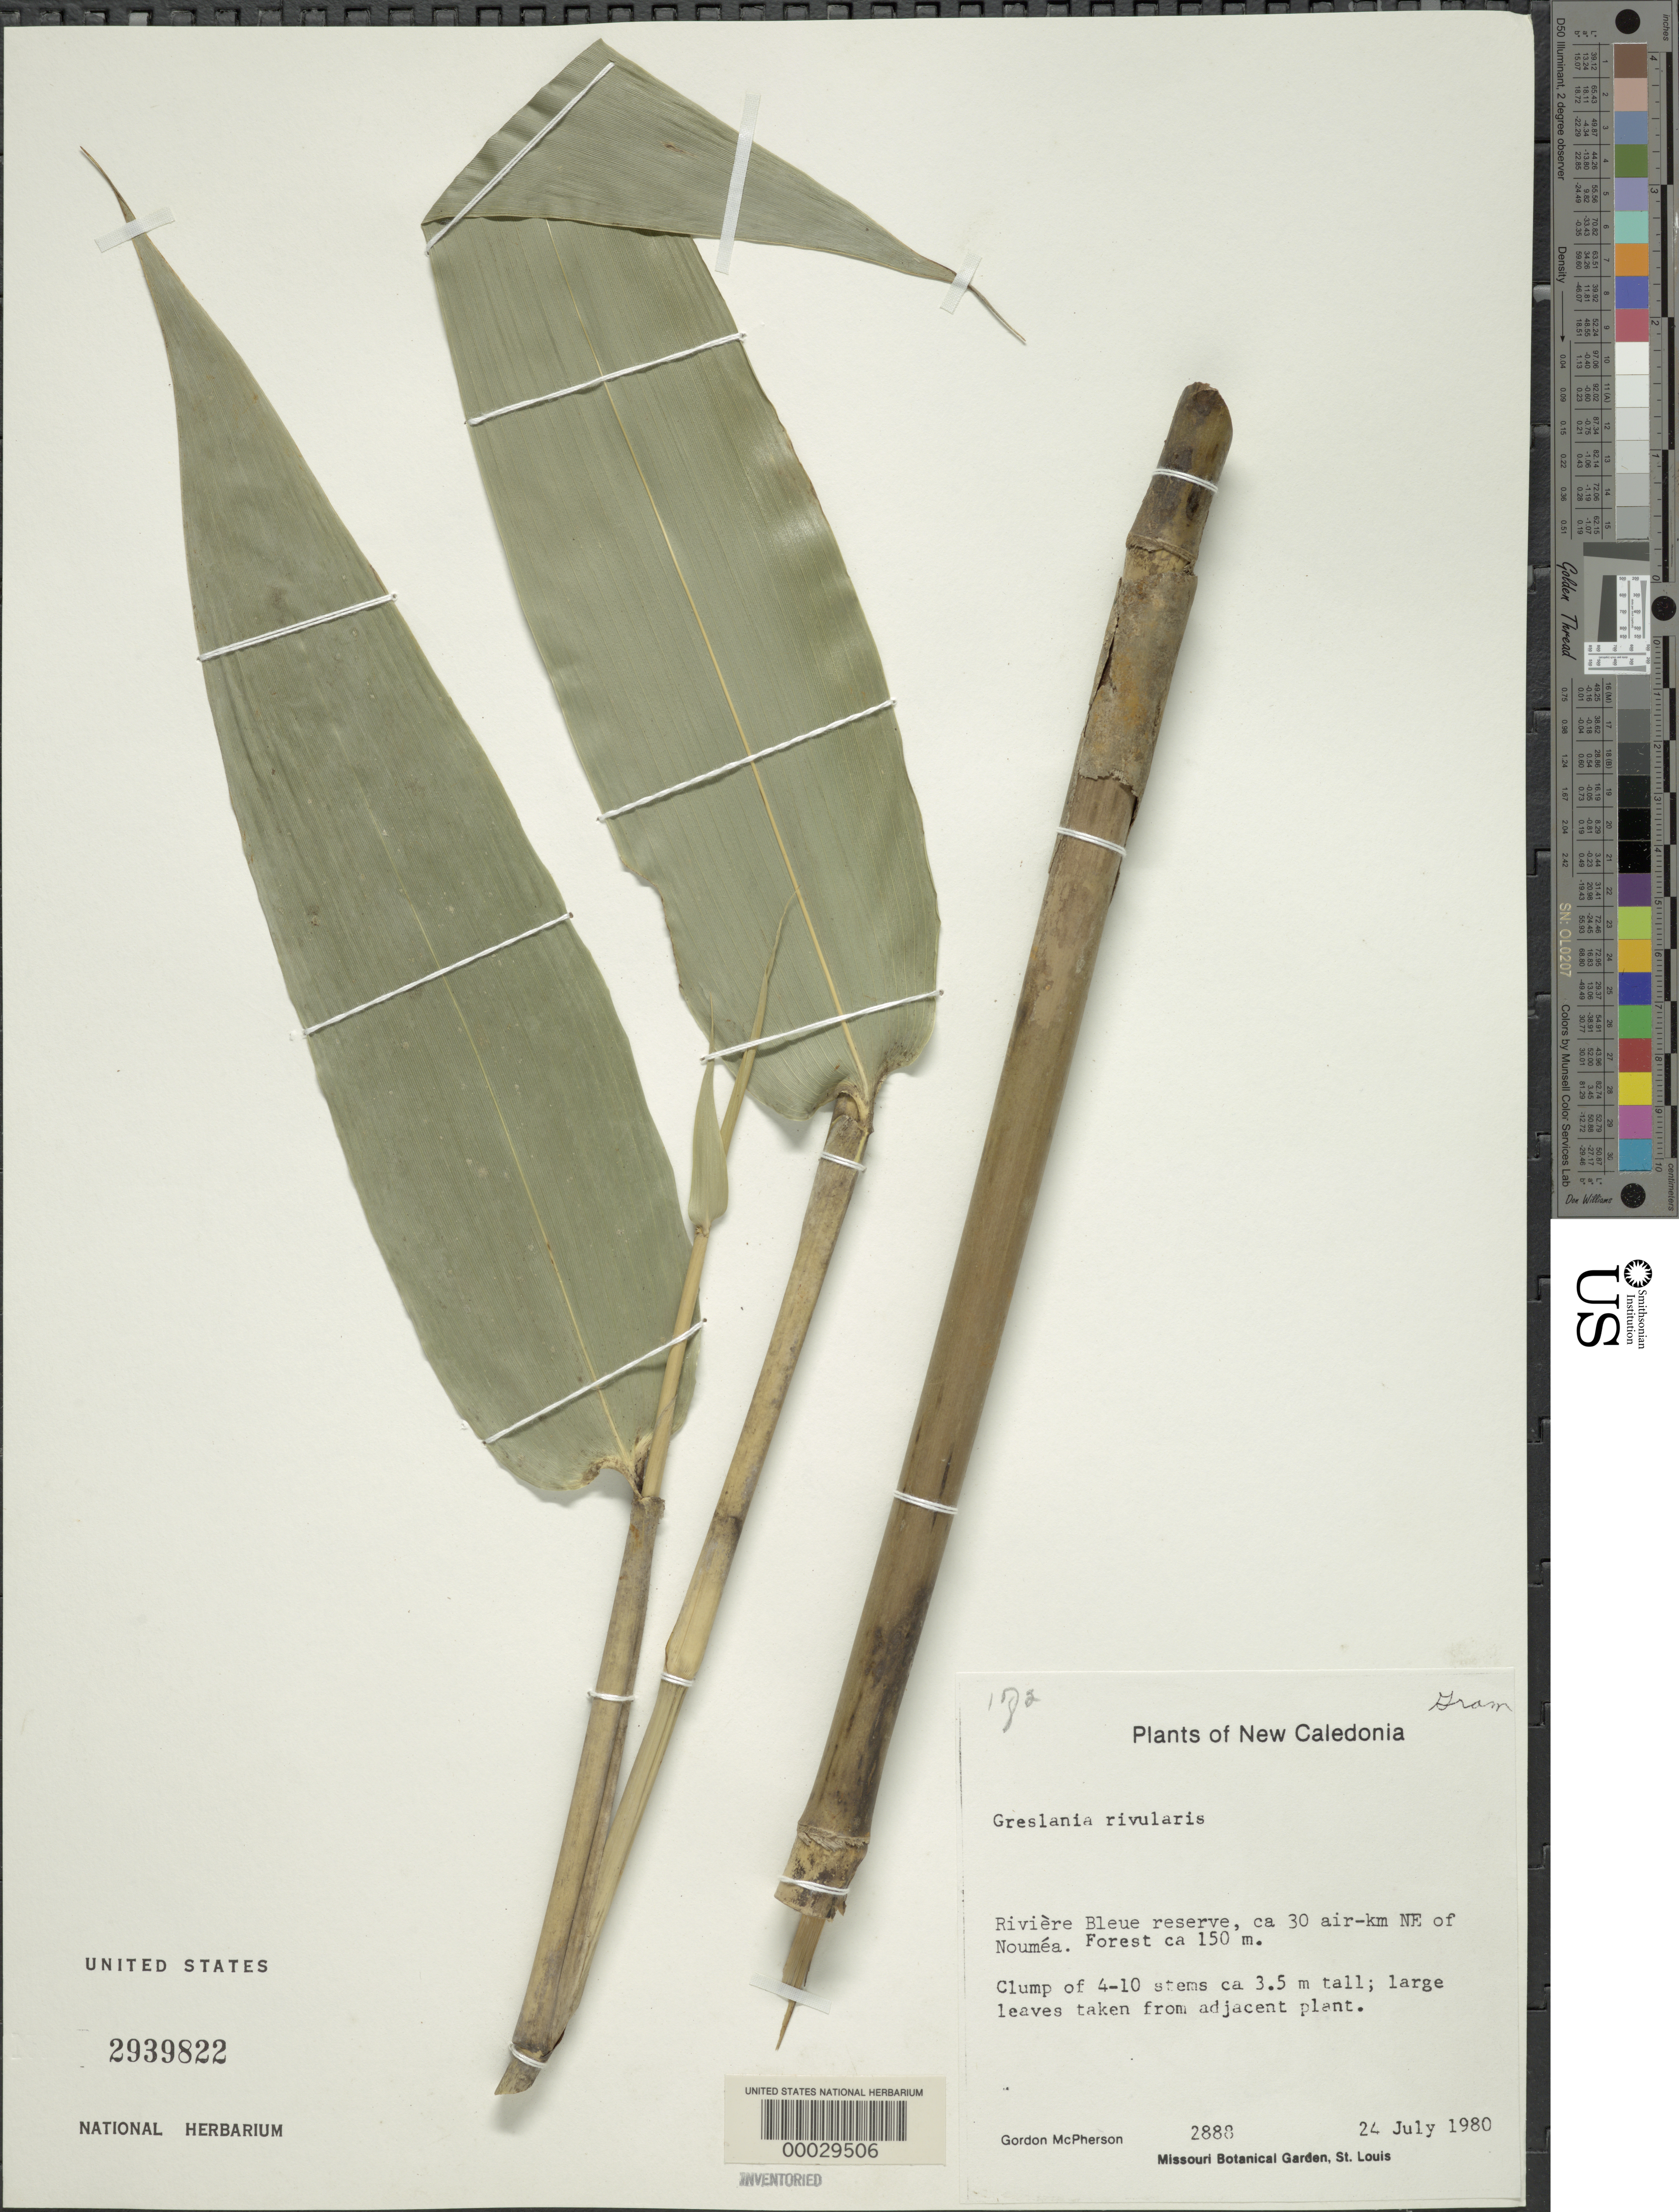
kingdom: Plantae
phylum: Tracheophyta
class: Liliopsida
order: Poales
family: Poaceae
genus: Greslania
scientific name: Greslania rivularis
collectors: G. D. McPherson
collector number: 2888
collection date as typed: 24 Jul 1980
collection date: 1980-07-24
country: New Caledonia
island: New Caledonia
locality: Riviere bleue reserve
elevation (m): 150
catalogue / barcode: US 2939822